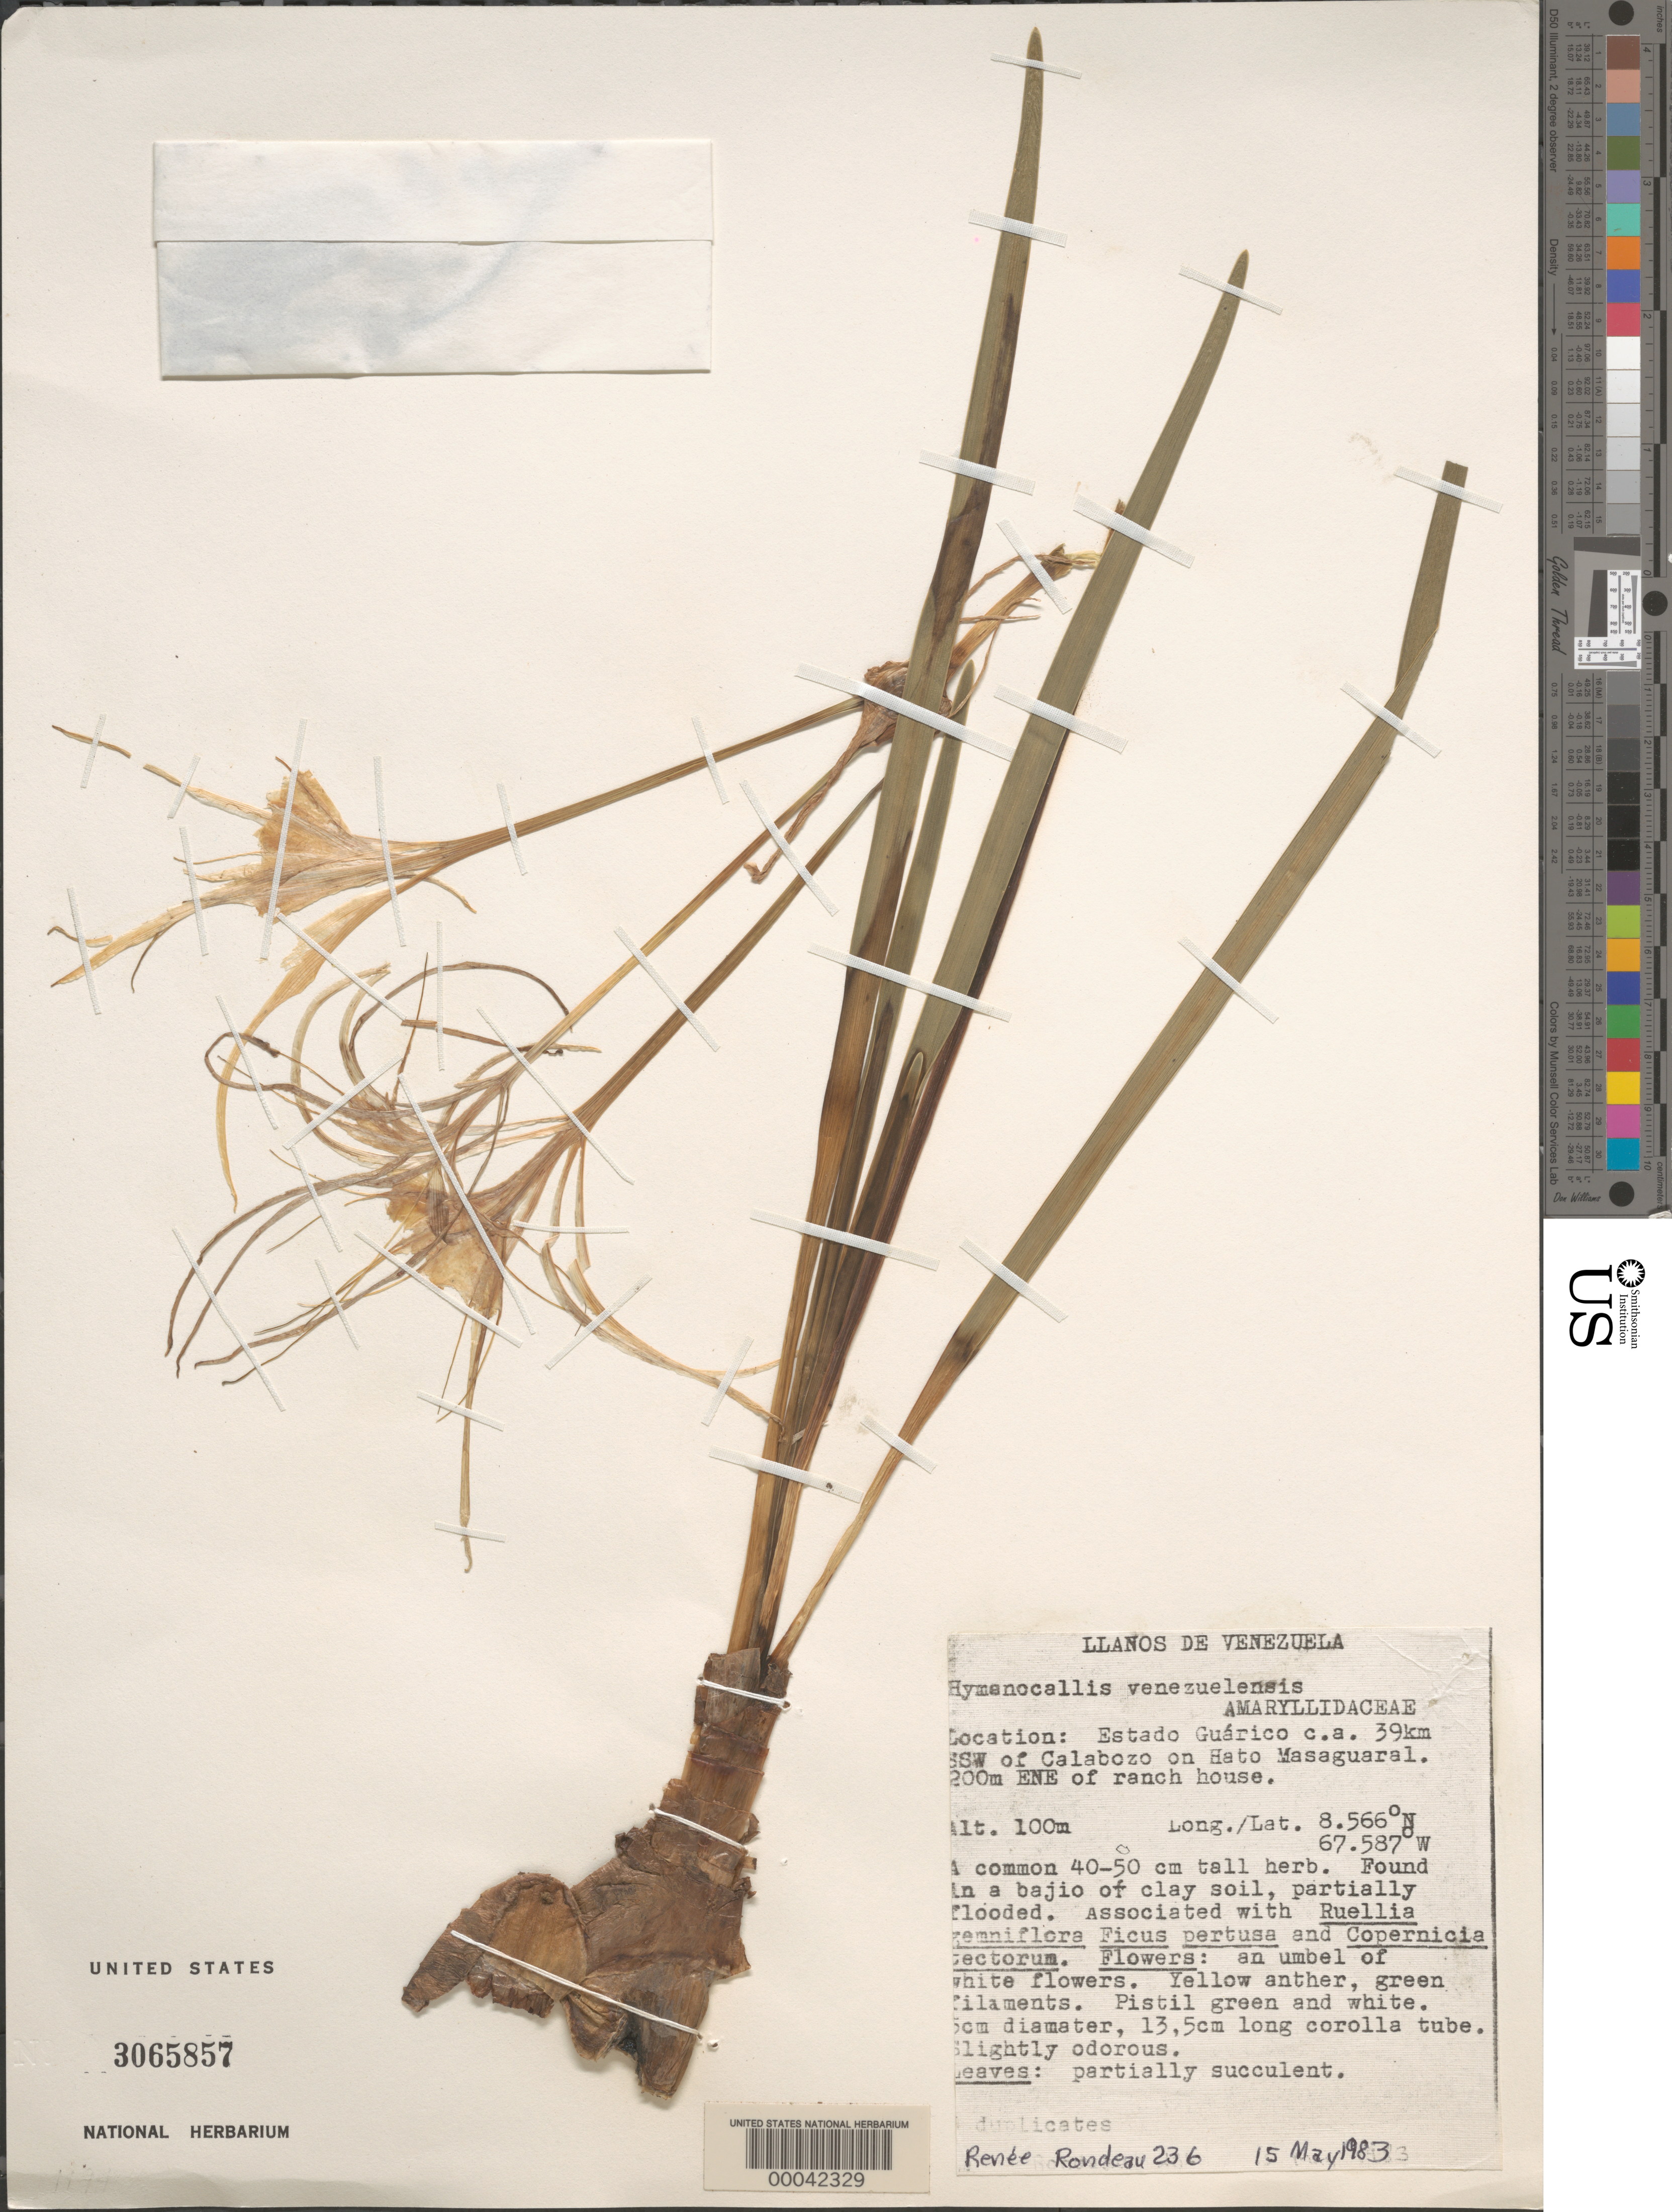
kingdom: Plantae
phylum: Tracheophyta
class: Liliopsida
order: Asparagales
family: Amaryllidaceae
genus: Hymenocallis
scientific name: Hymenocallis venezuelensis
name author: Traub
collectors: R. Rondeau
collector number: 236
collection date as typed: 15 May 1983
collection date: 1983-05-15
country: Venezuela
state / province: Guárico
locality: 39 km ssw of calabozo on gato masaguaral, 200 m ene of ranch house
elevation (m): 100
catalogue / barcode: US 3065857